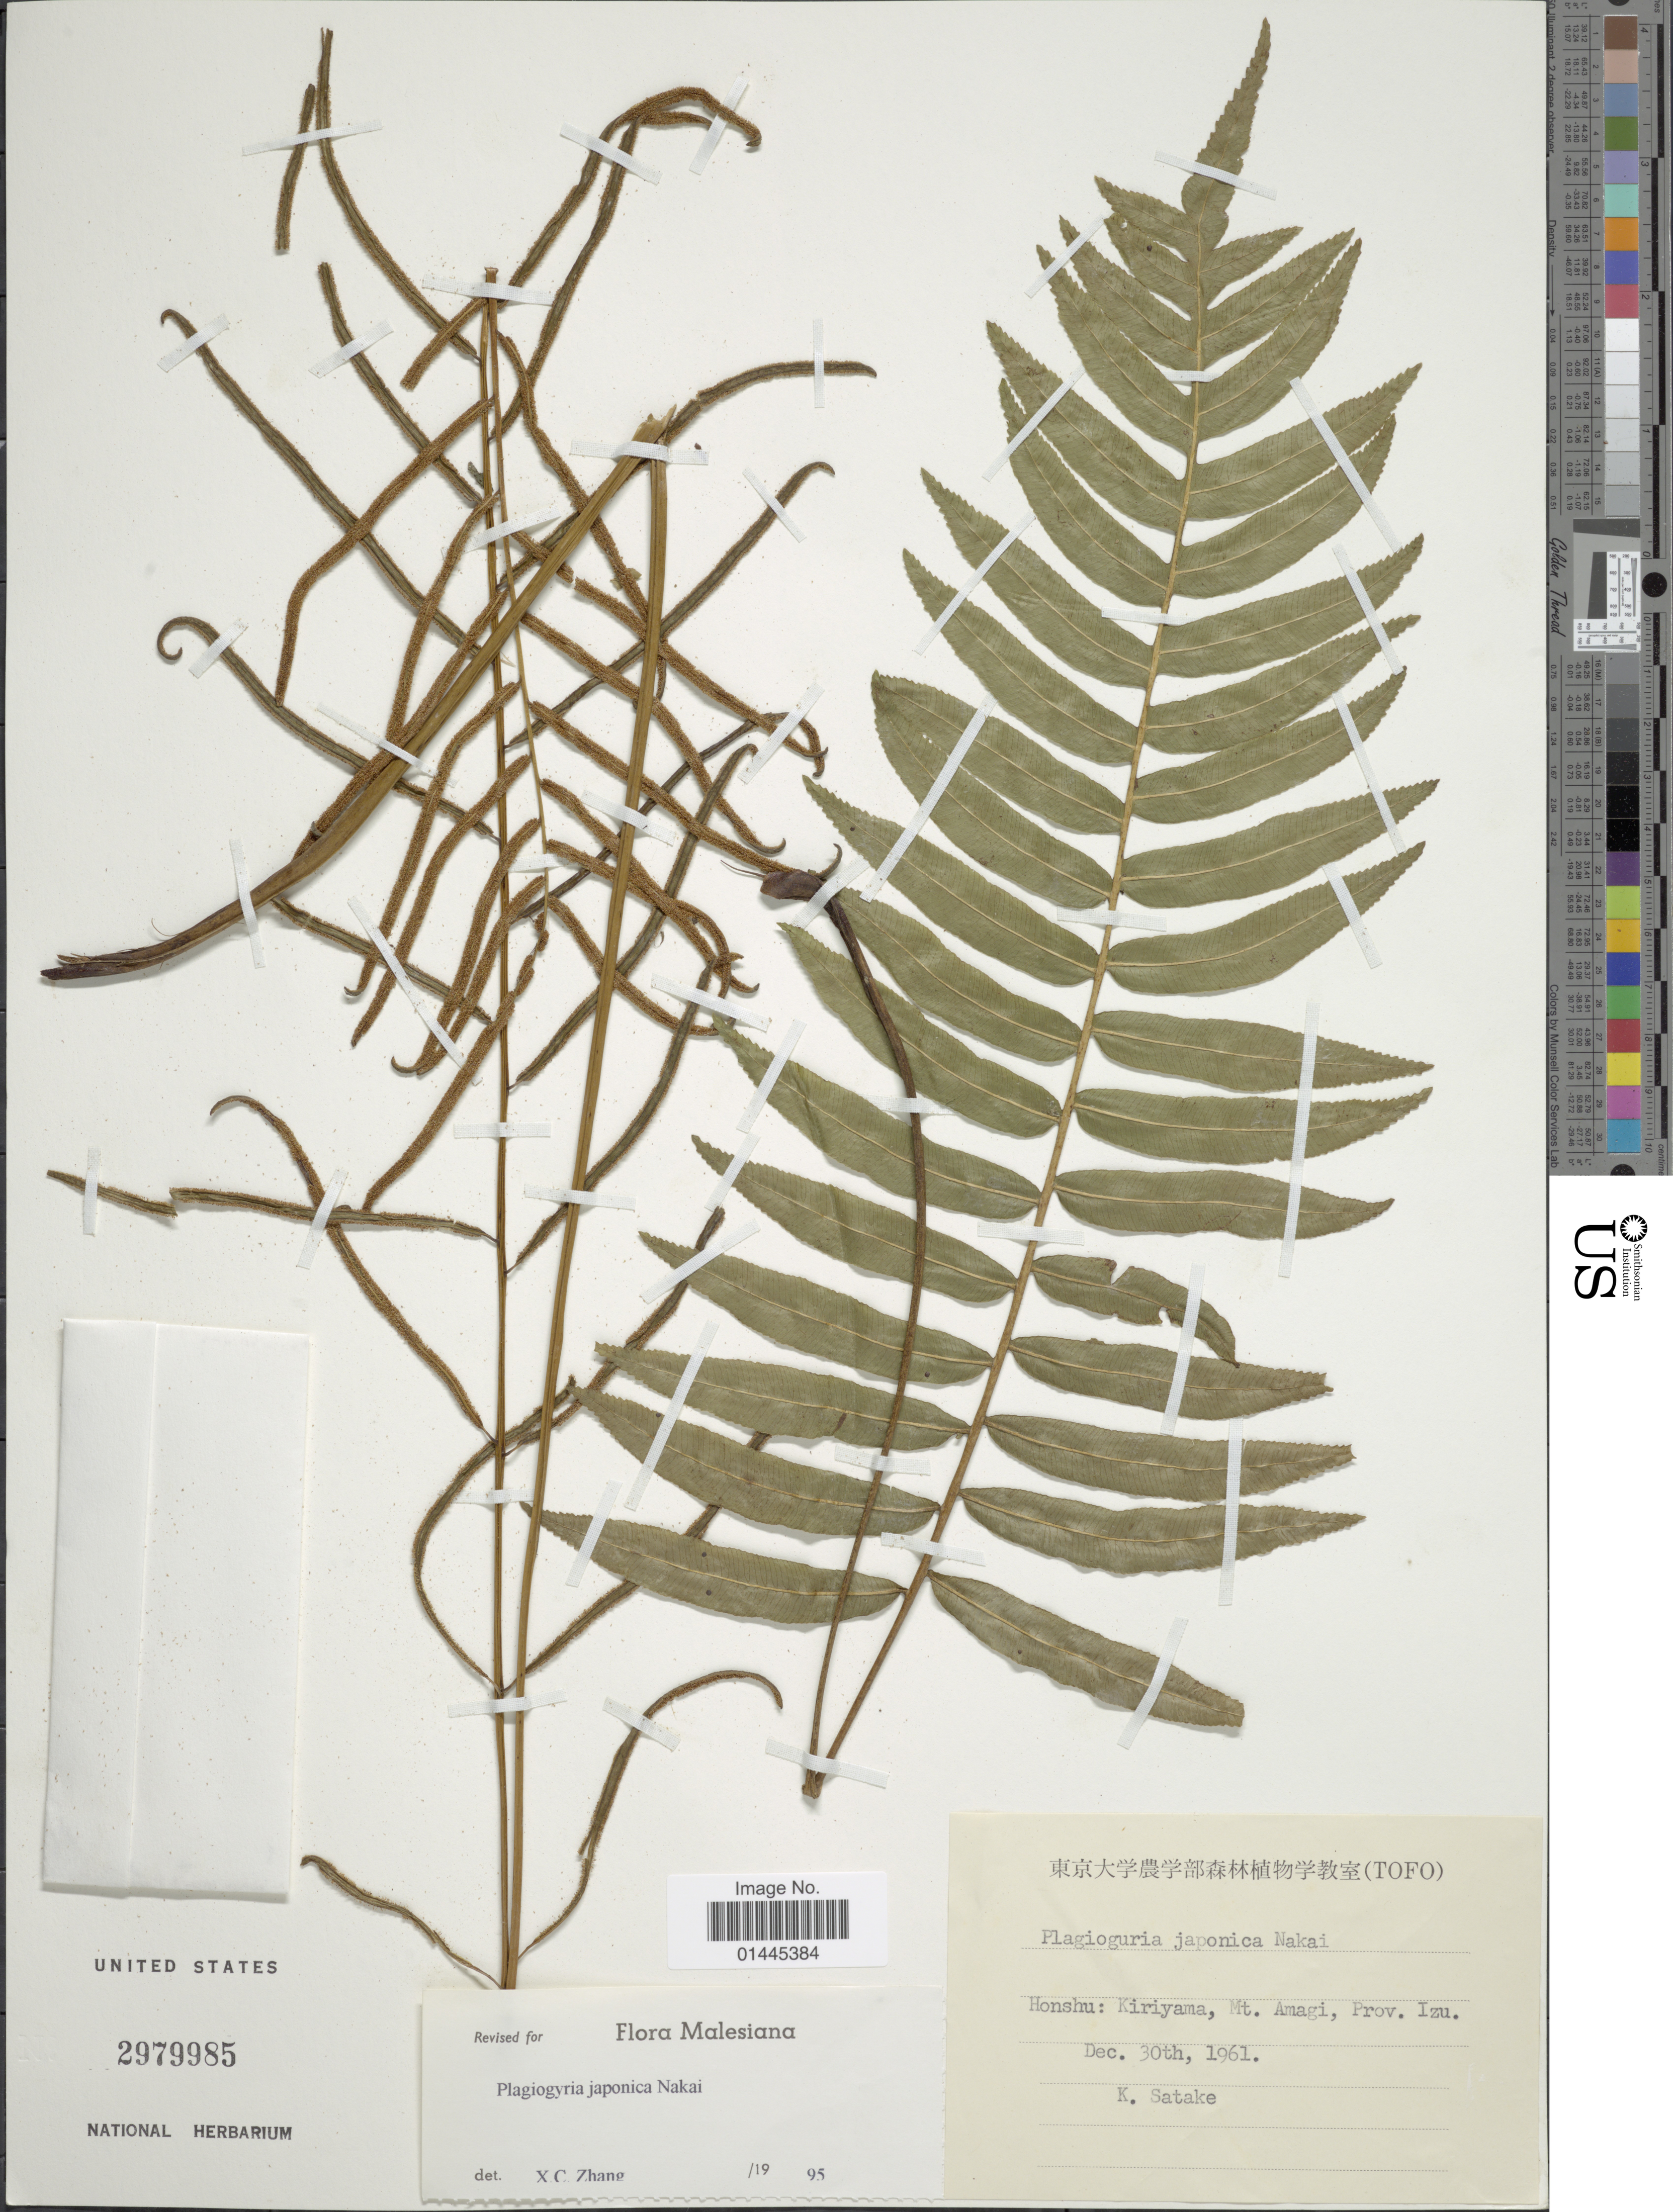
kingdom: Plantae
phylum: Tracheophyta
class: Polypodiopsida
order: Cyatheales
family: Plagiogyriaceae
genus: Plagiogyria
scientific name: Plagiogyria japonica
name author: Nakai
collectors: K. Satake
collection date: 1961-12-30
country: Japan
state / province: Sizuoka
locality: Honshu: Kiriyama, Mt. Amagi, Prov. Izu.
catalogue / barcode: US 2979985